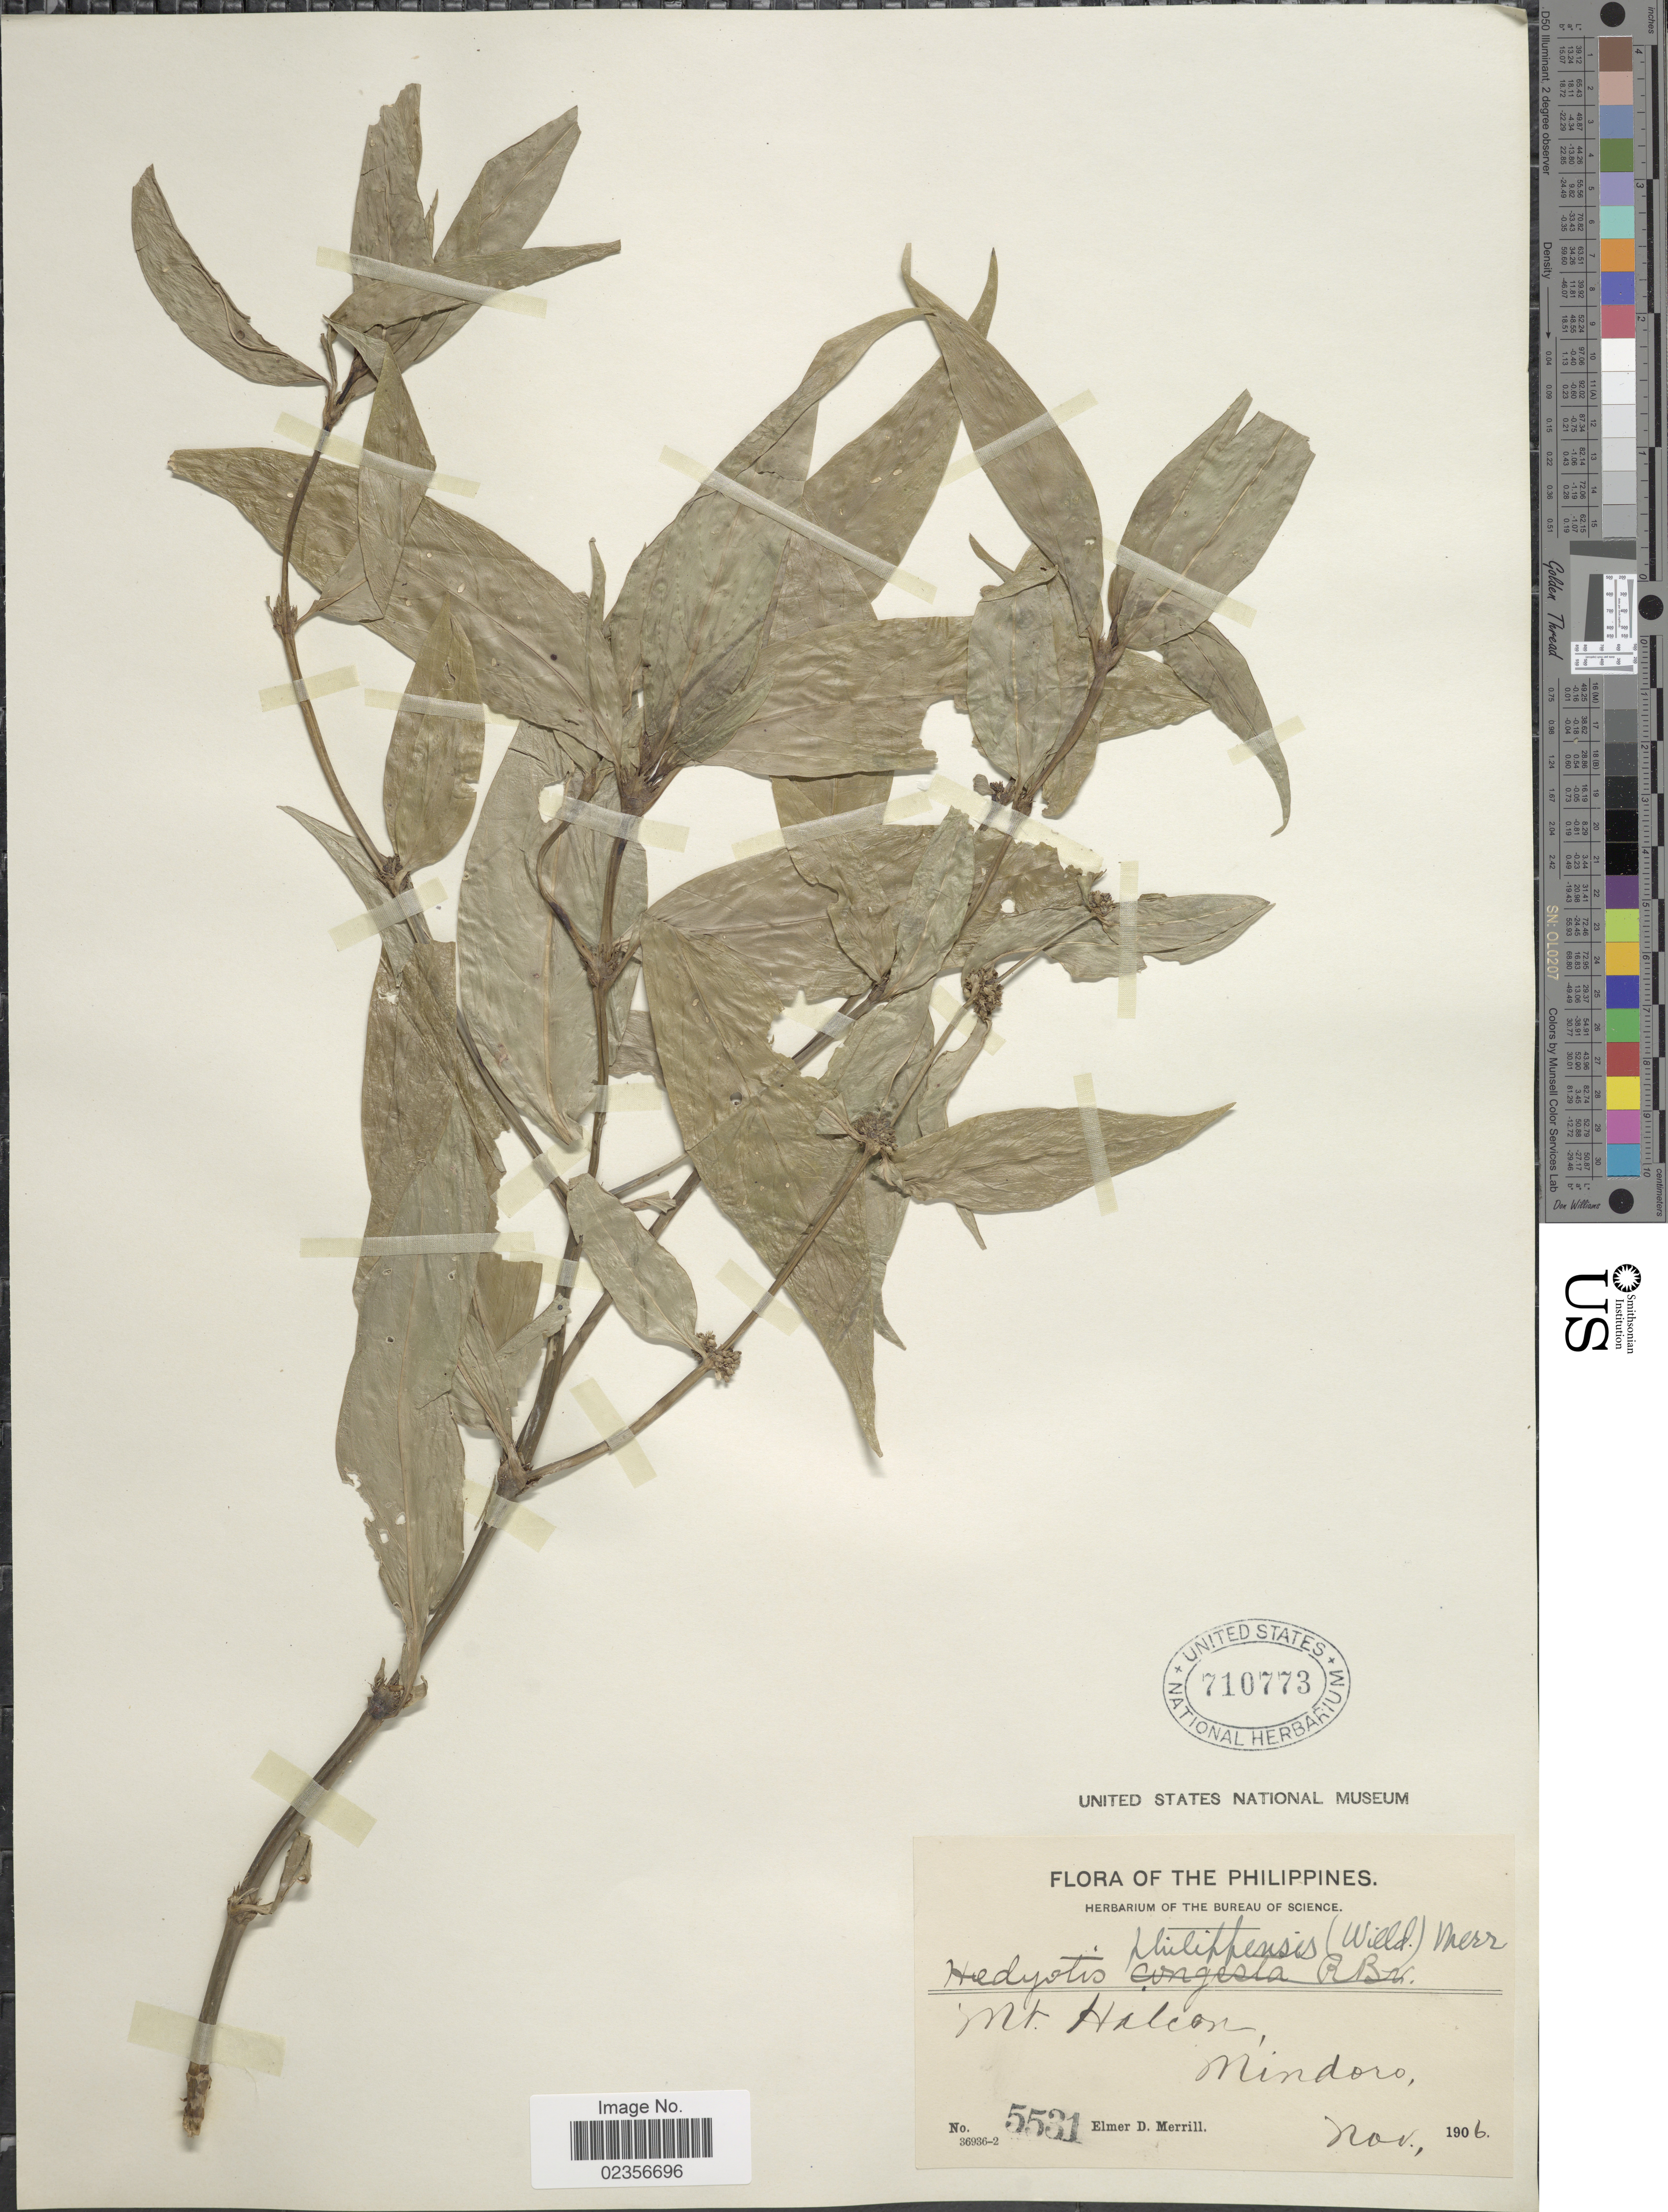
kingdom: Plantae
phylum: Tracheophyta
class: Magnoliopsida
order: Gentianales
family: Rubiaceae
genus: Hedyotis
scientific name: Hedyotis philippensis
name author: (Willd. ex Spreng.) Merr. ex C.B. Rob.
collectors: E. D. Merrill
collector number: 5531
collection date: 1906-11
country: Philippines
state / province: Mimaropa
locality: Mt. Halcon, Mindoro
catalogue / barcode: US 710773